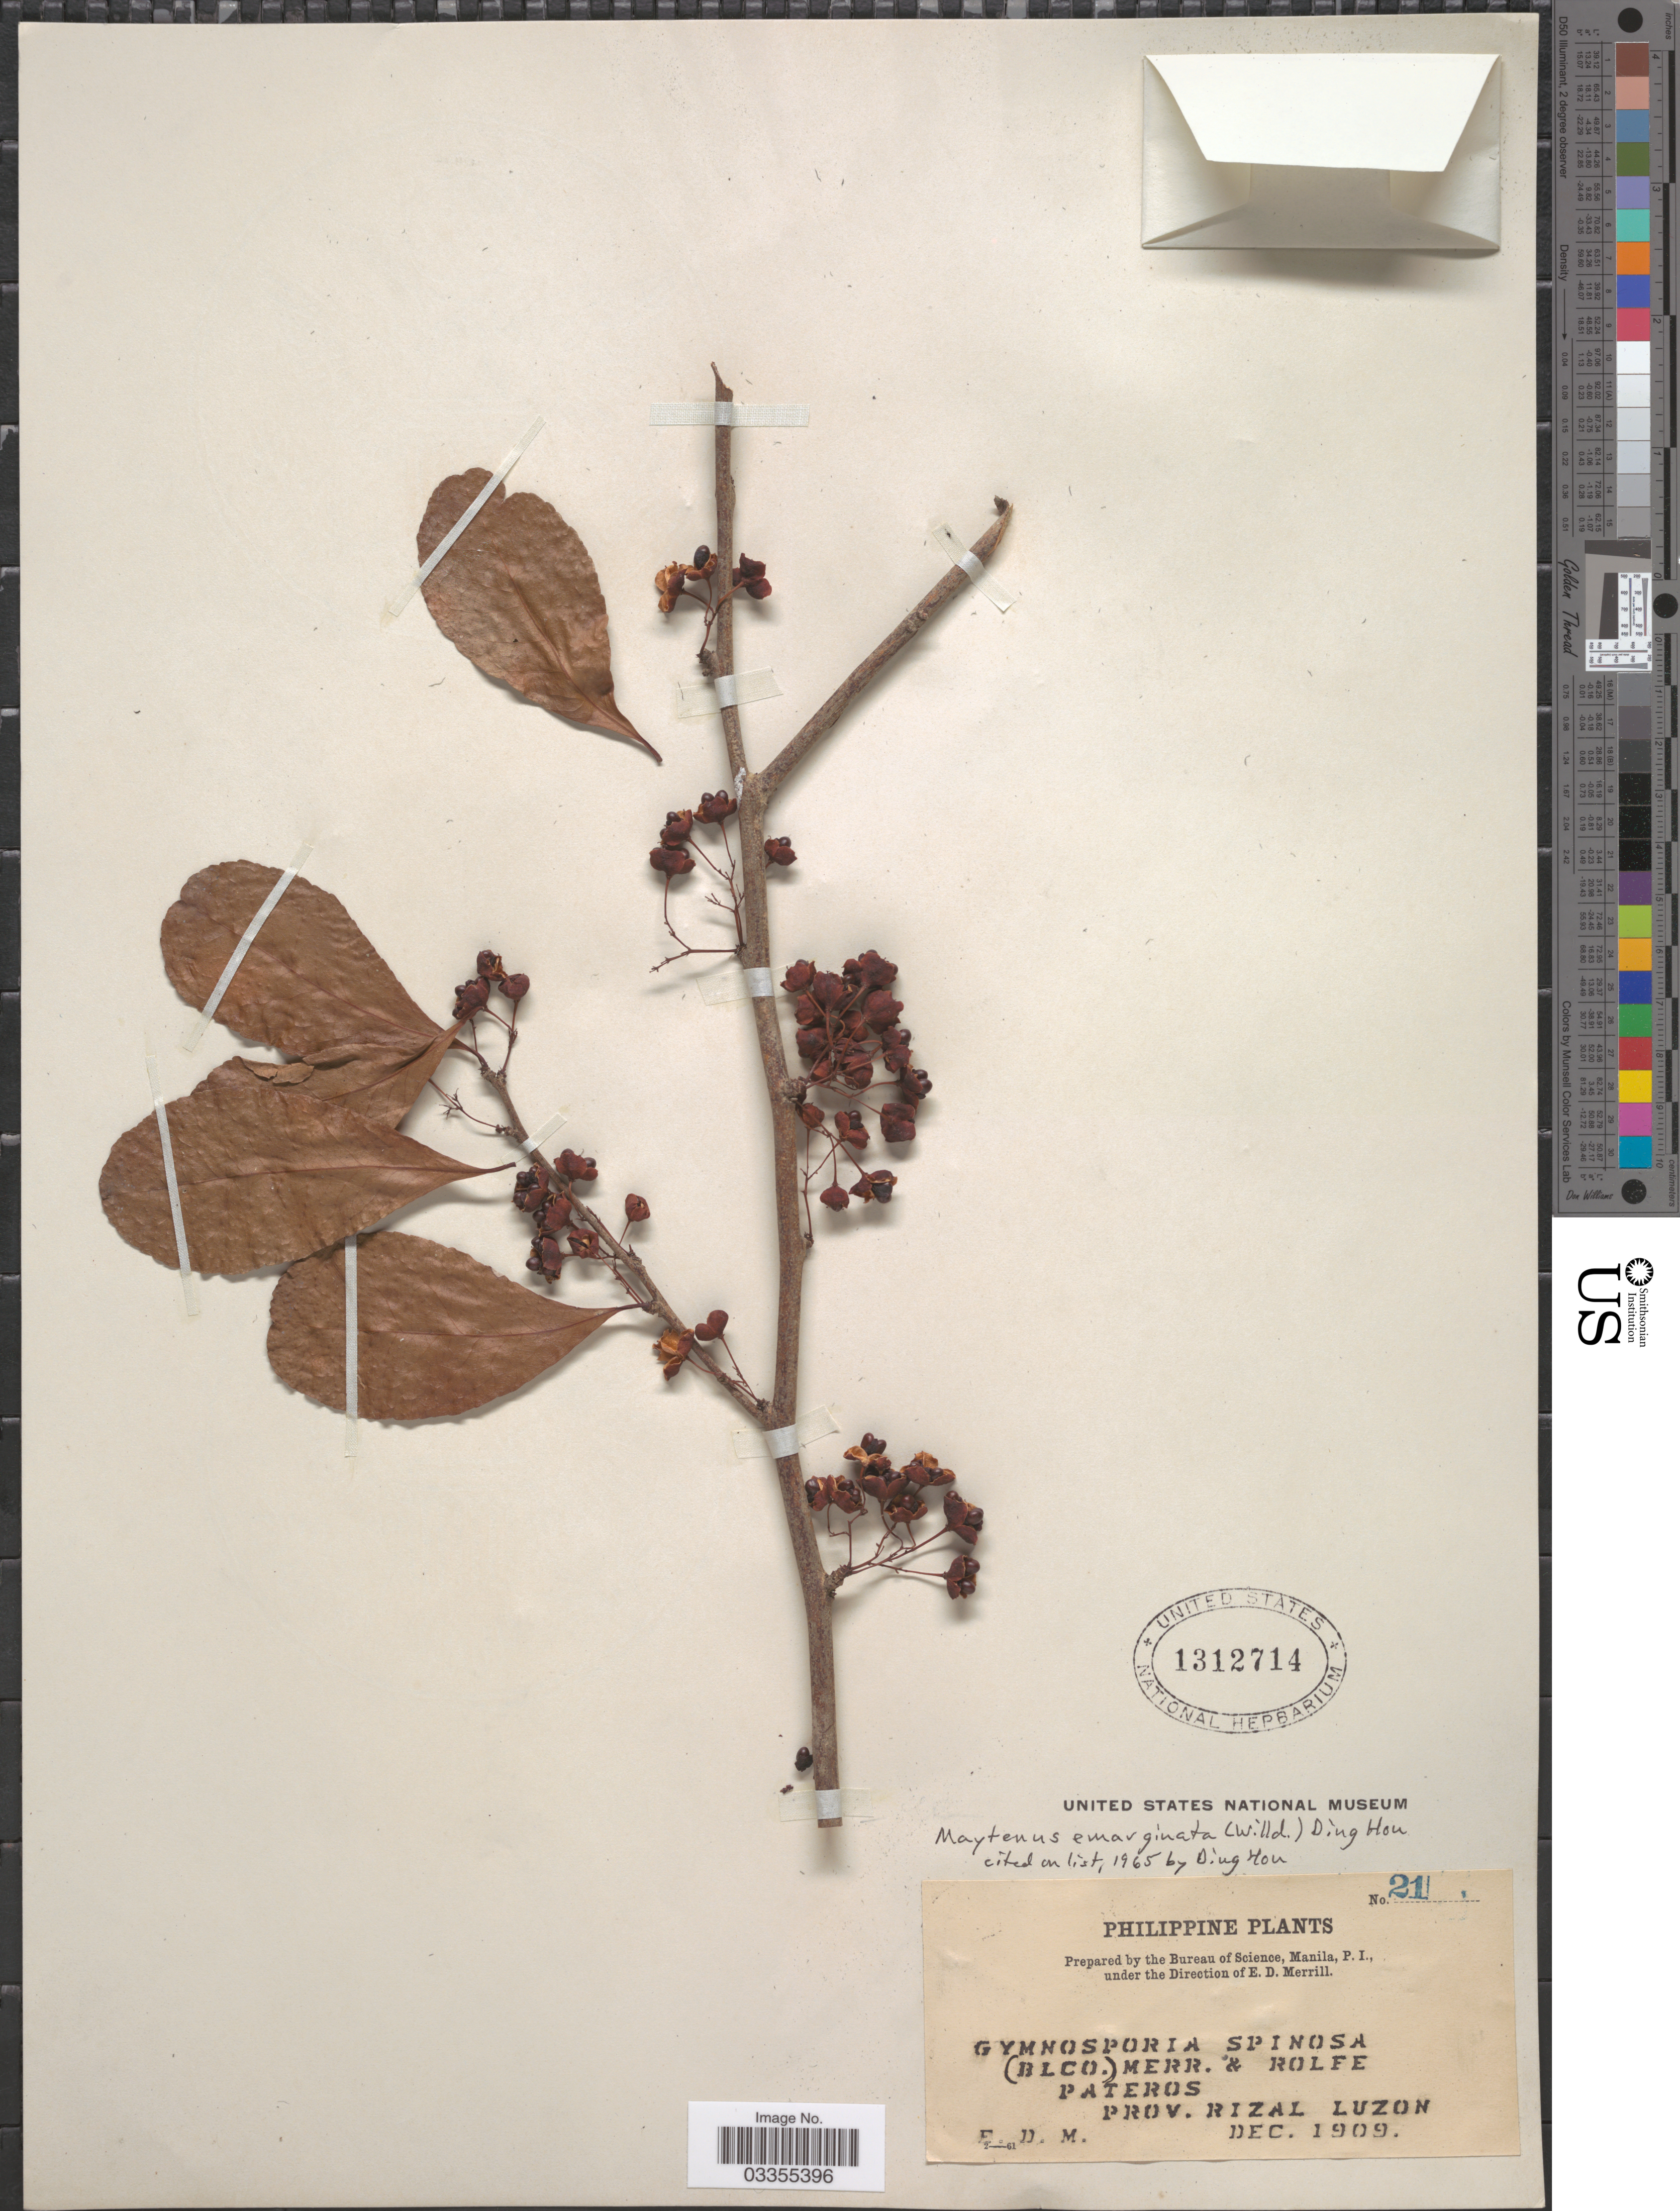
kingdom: Plantae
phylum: Tracheophyta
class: Magnoliopsida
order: Celastrales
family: Celastraceae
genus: Gymnosporia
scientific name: Gymnosporia spinosa var. spinosa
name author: (Blanco) Merr. & Rolfe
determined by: Strong, Mark T., (BOT), Smithsonian Institution - National Museum of Natural History (UNITED STATES)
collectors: E. D. Merrill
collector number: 21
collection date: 1909-12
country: Philippines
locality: Pateros, Prov. Rizal, Luzon.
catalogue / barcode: US 1312714